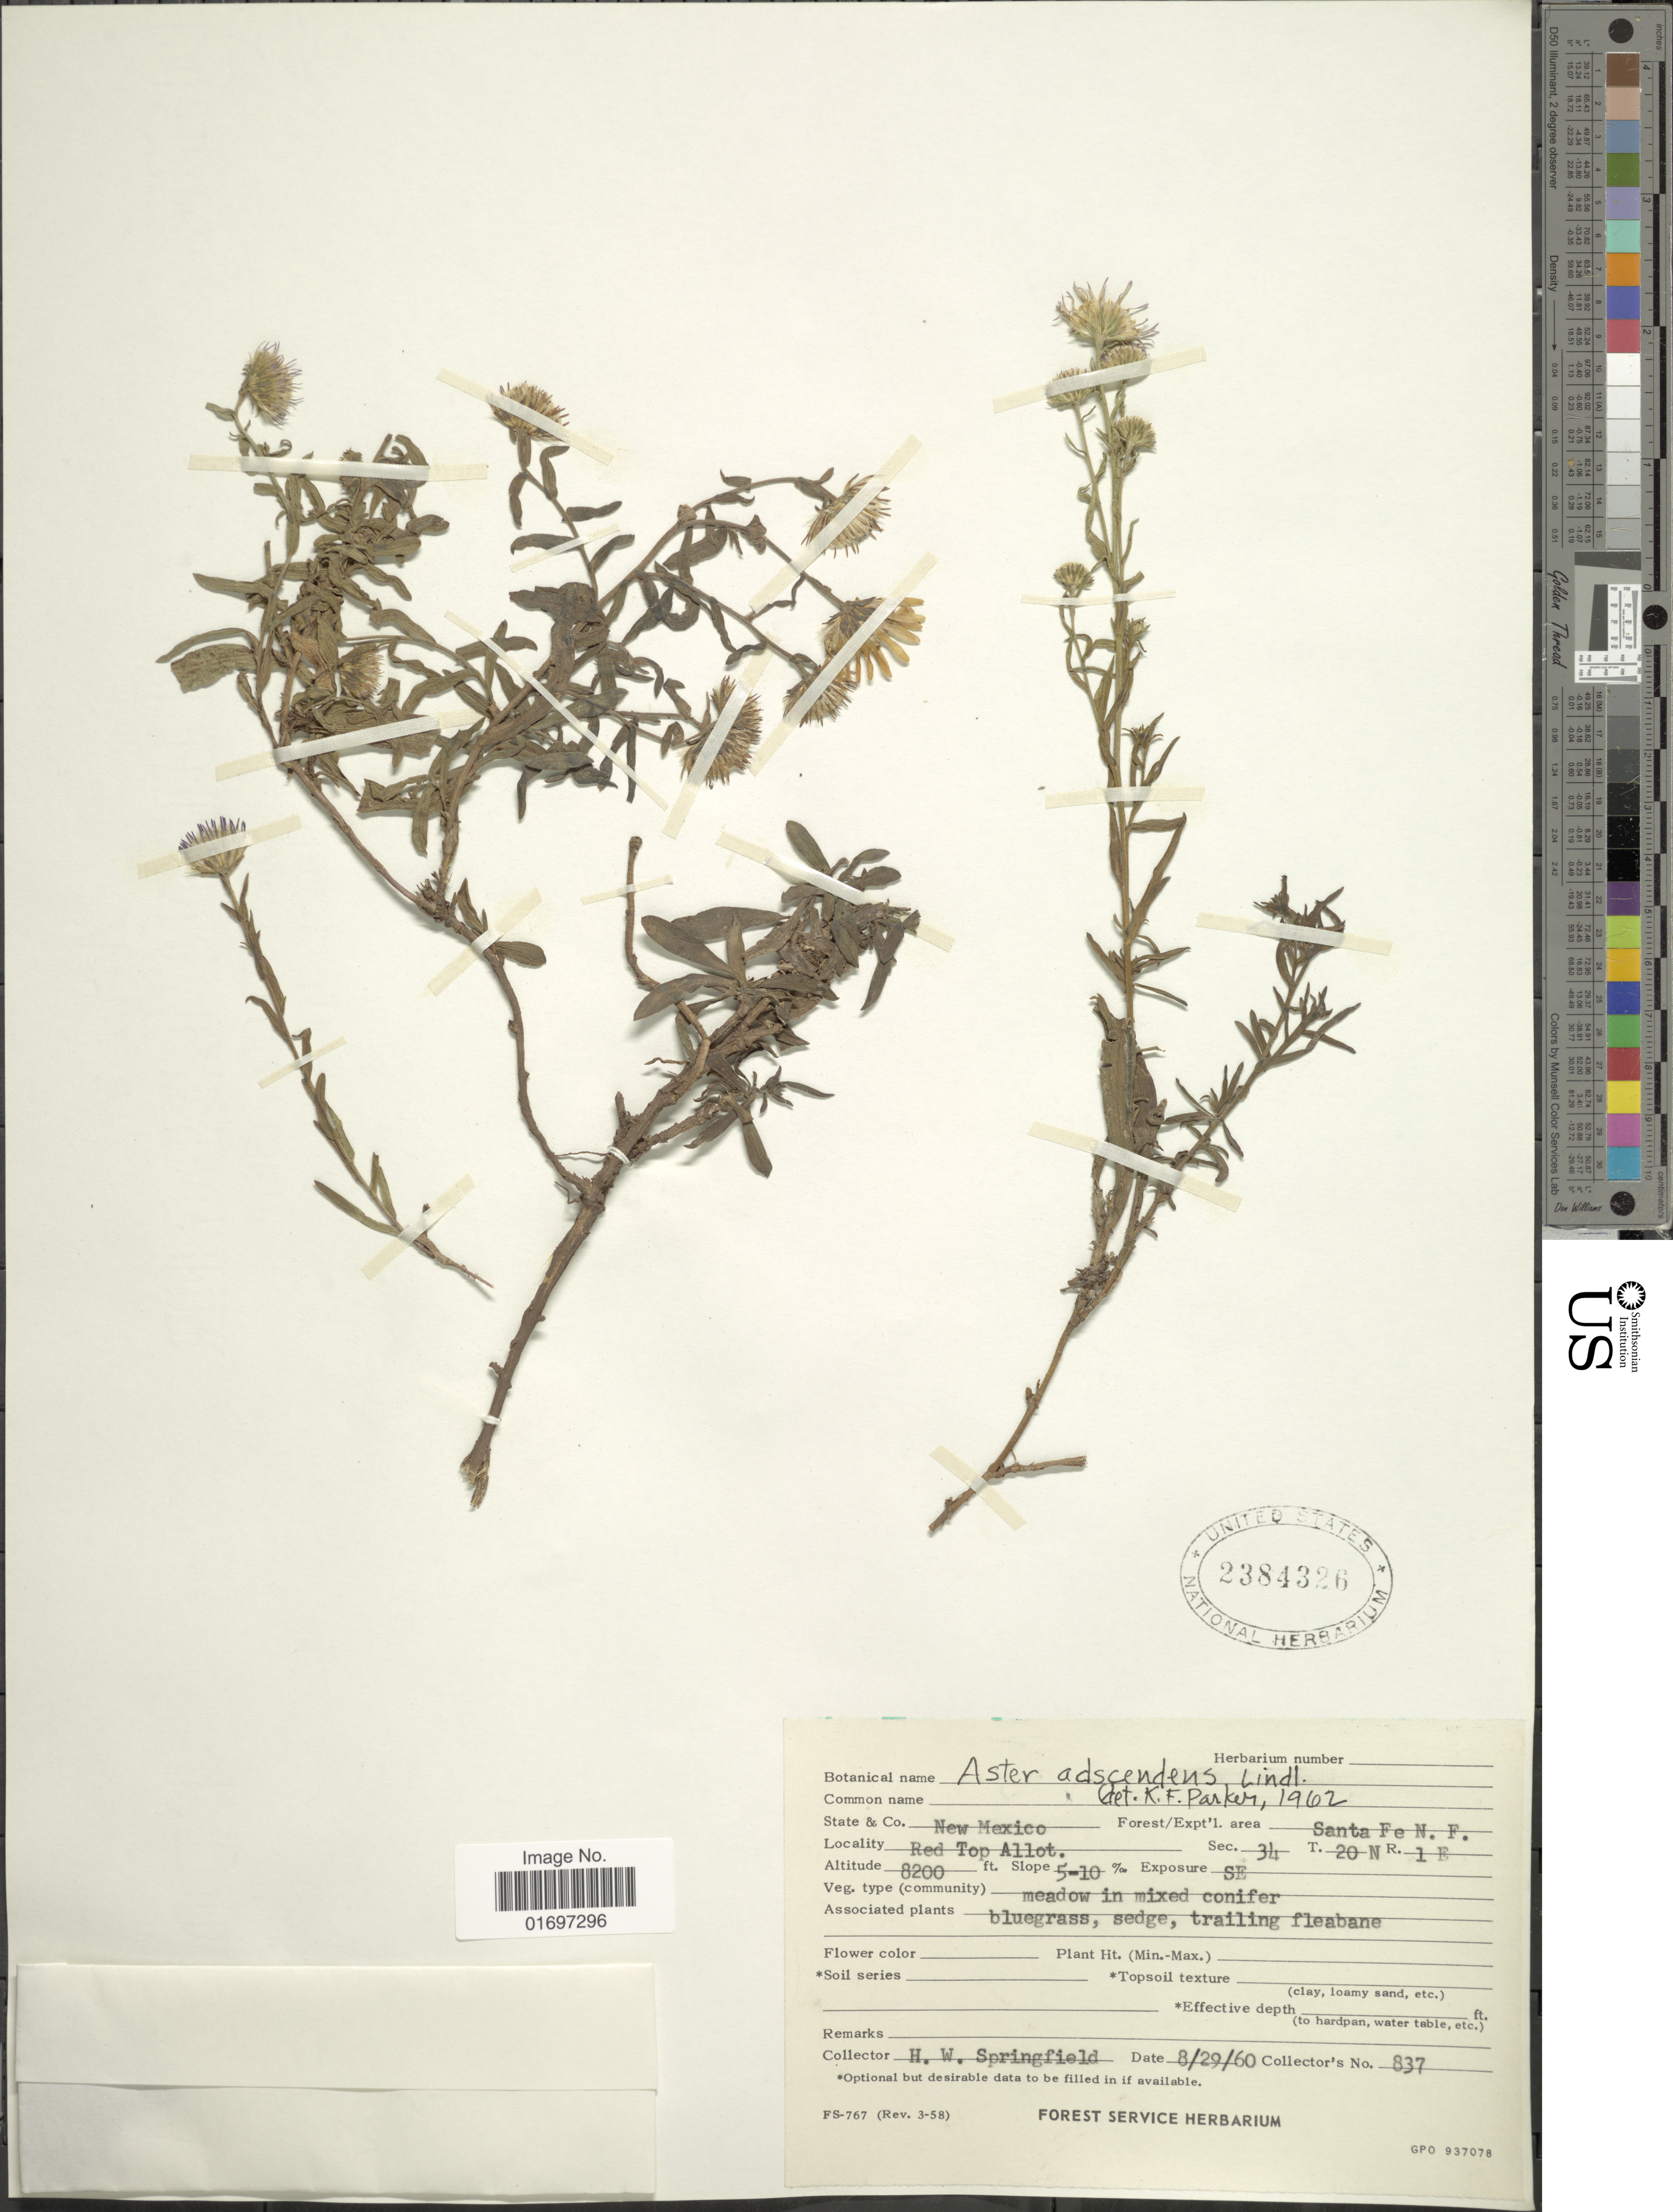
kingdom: Plantae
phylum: Tracheophyta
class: Magnoliopsida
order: Asterales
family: Asteraceae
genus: Symphyotrichum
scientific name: Symphyotrichum ascendens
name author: (Lindl.) G.L. Nesom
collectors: H. Springfield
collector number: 837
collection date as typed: Transcribed d/m/y: 29/8/60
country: United States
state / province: New Mexico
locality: State & Co. New Mexico. Forest/Expt'l. area Santa Fe N.F. Red Top Allot.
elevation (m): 2499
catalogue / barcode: US 2384326